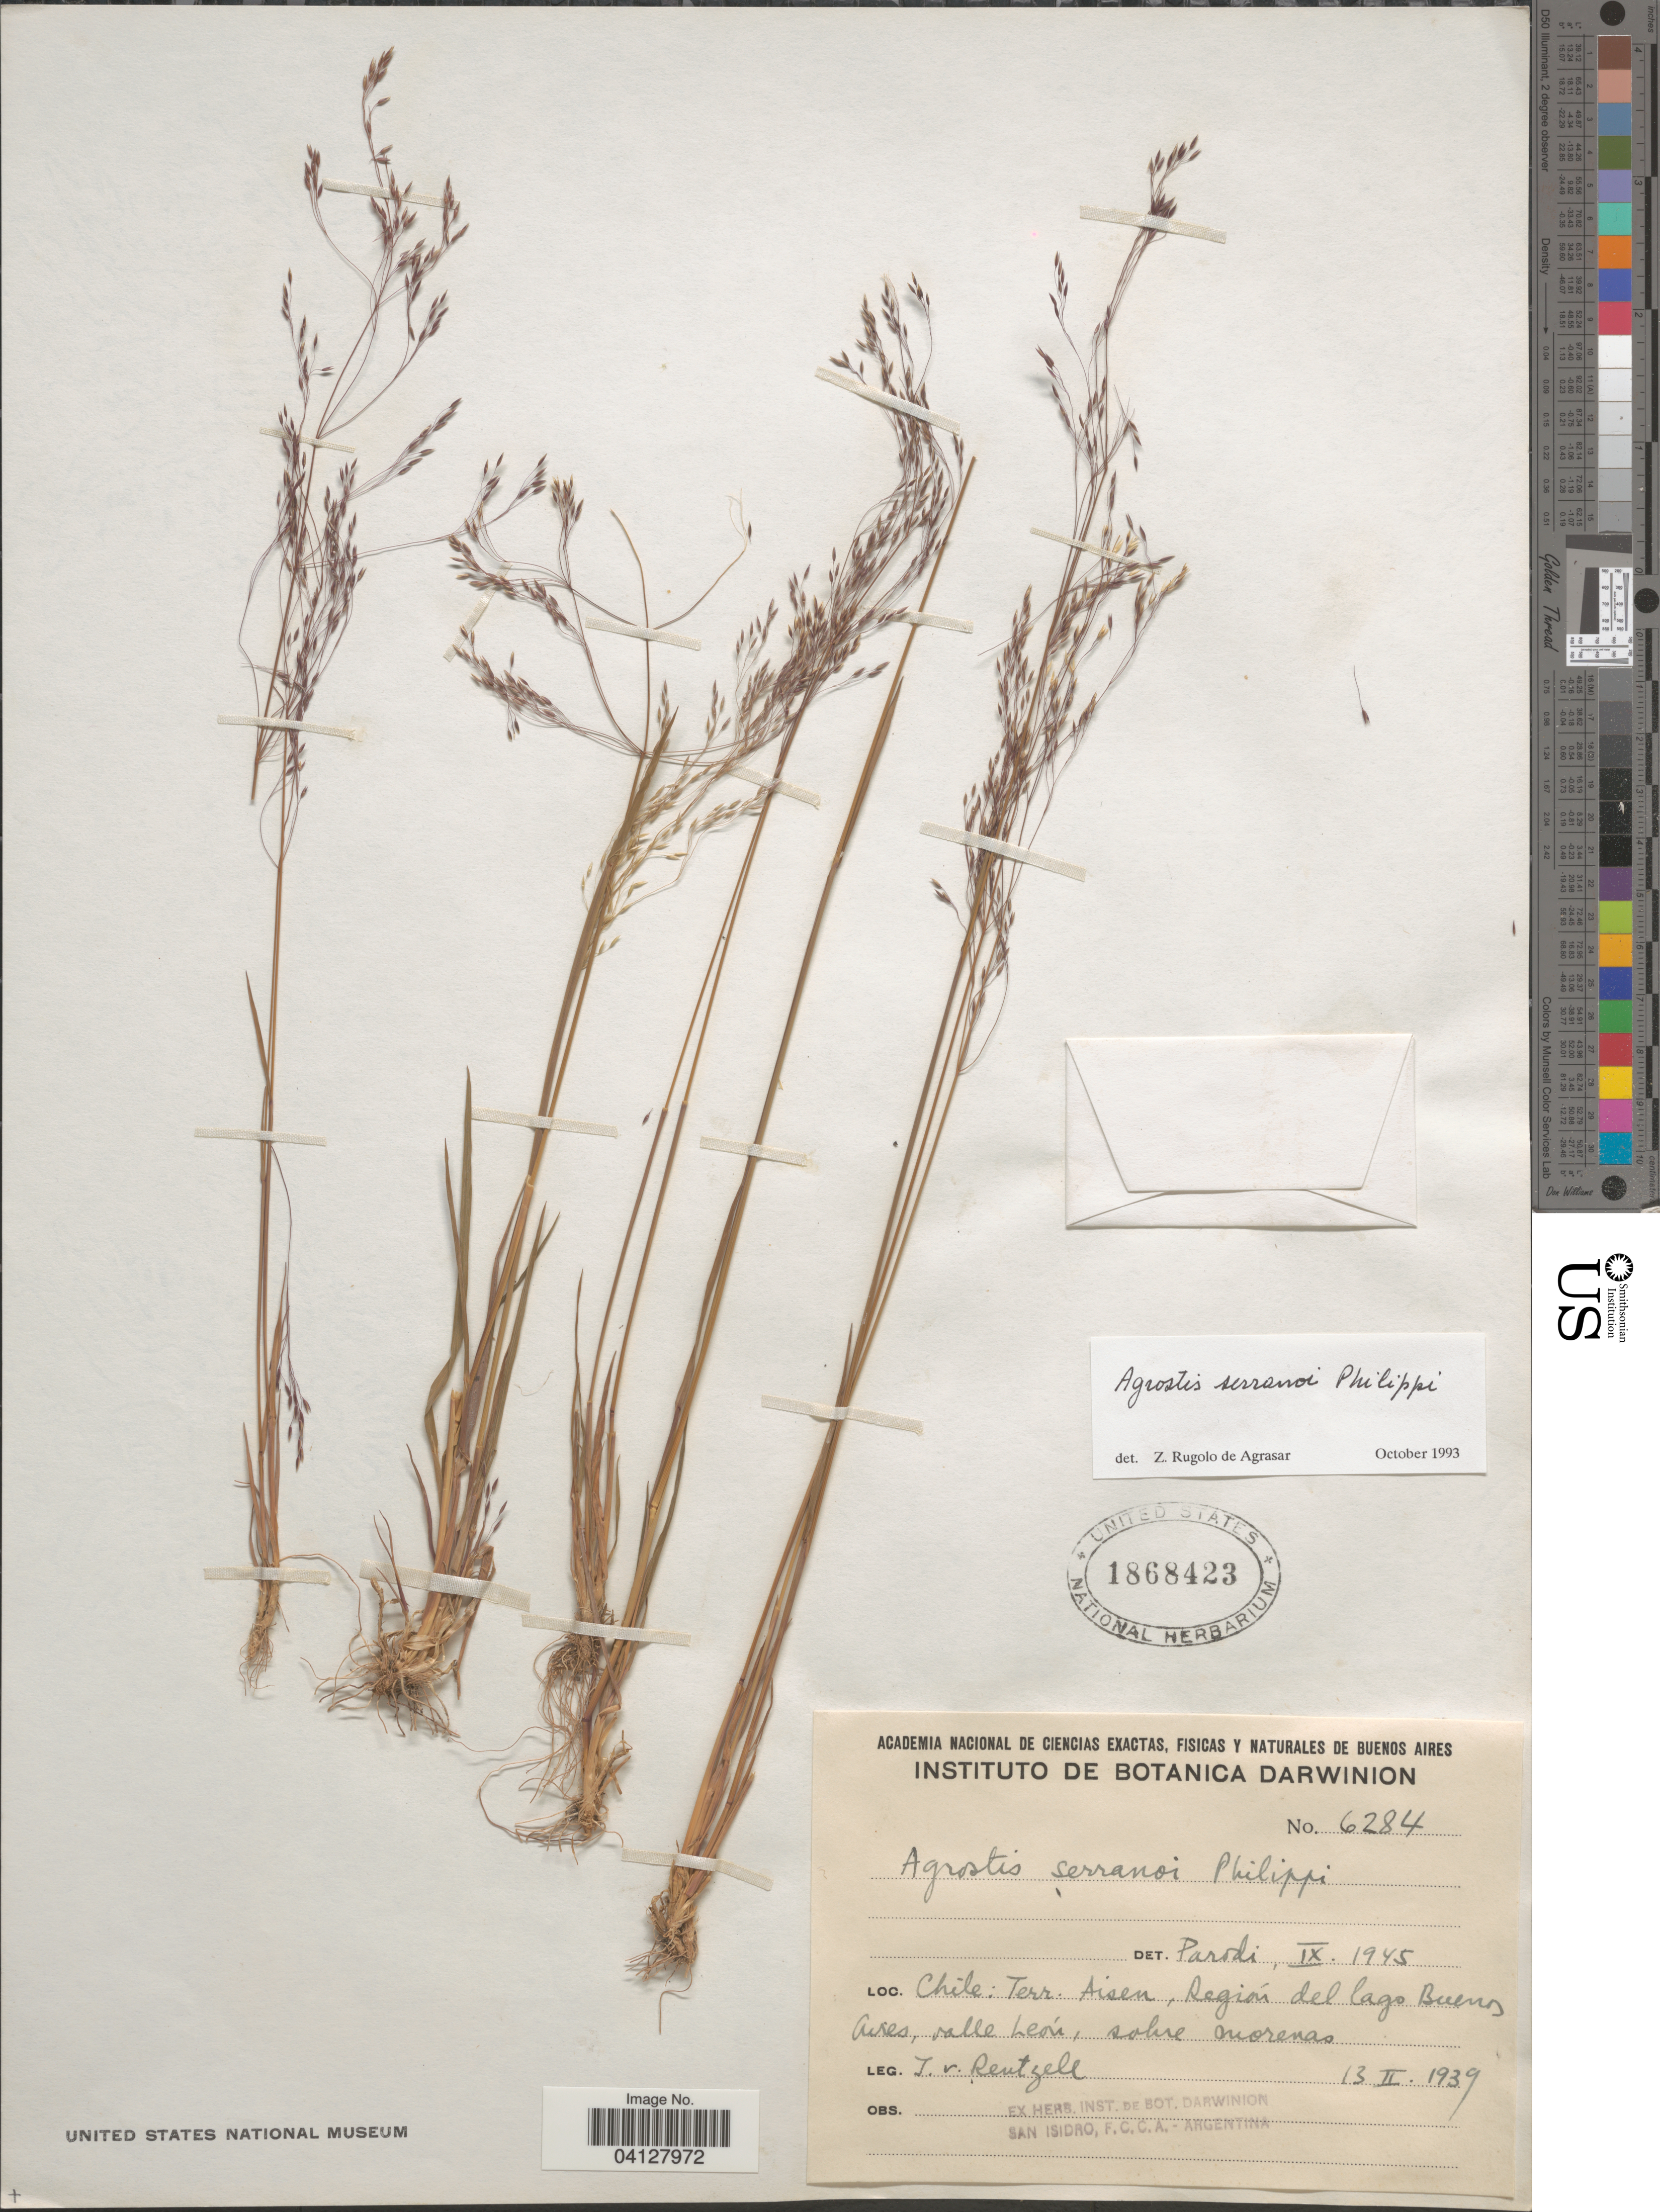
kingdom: Plantae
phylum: Tracheophyta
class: Liliopsida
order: Poales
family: Poaceae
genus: Agrostis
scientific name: Agrostis serranoi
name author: Phil.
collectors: I. von Rentzell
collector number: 6284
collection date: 1939-02-13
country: Chile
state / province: Aisén (XI)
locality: Terr. Aisen, Región del lago Buenos Aires, valle León, sobre morenas.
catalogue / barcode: US 1868423